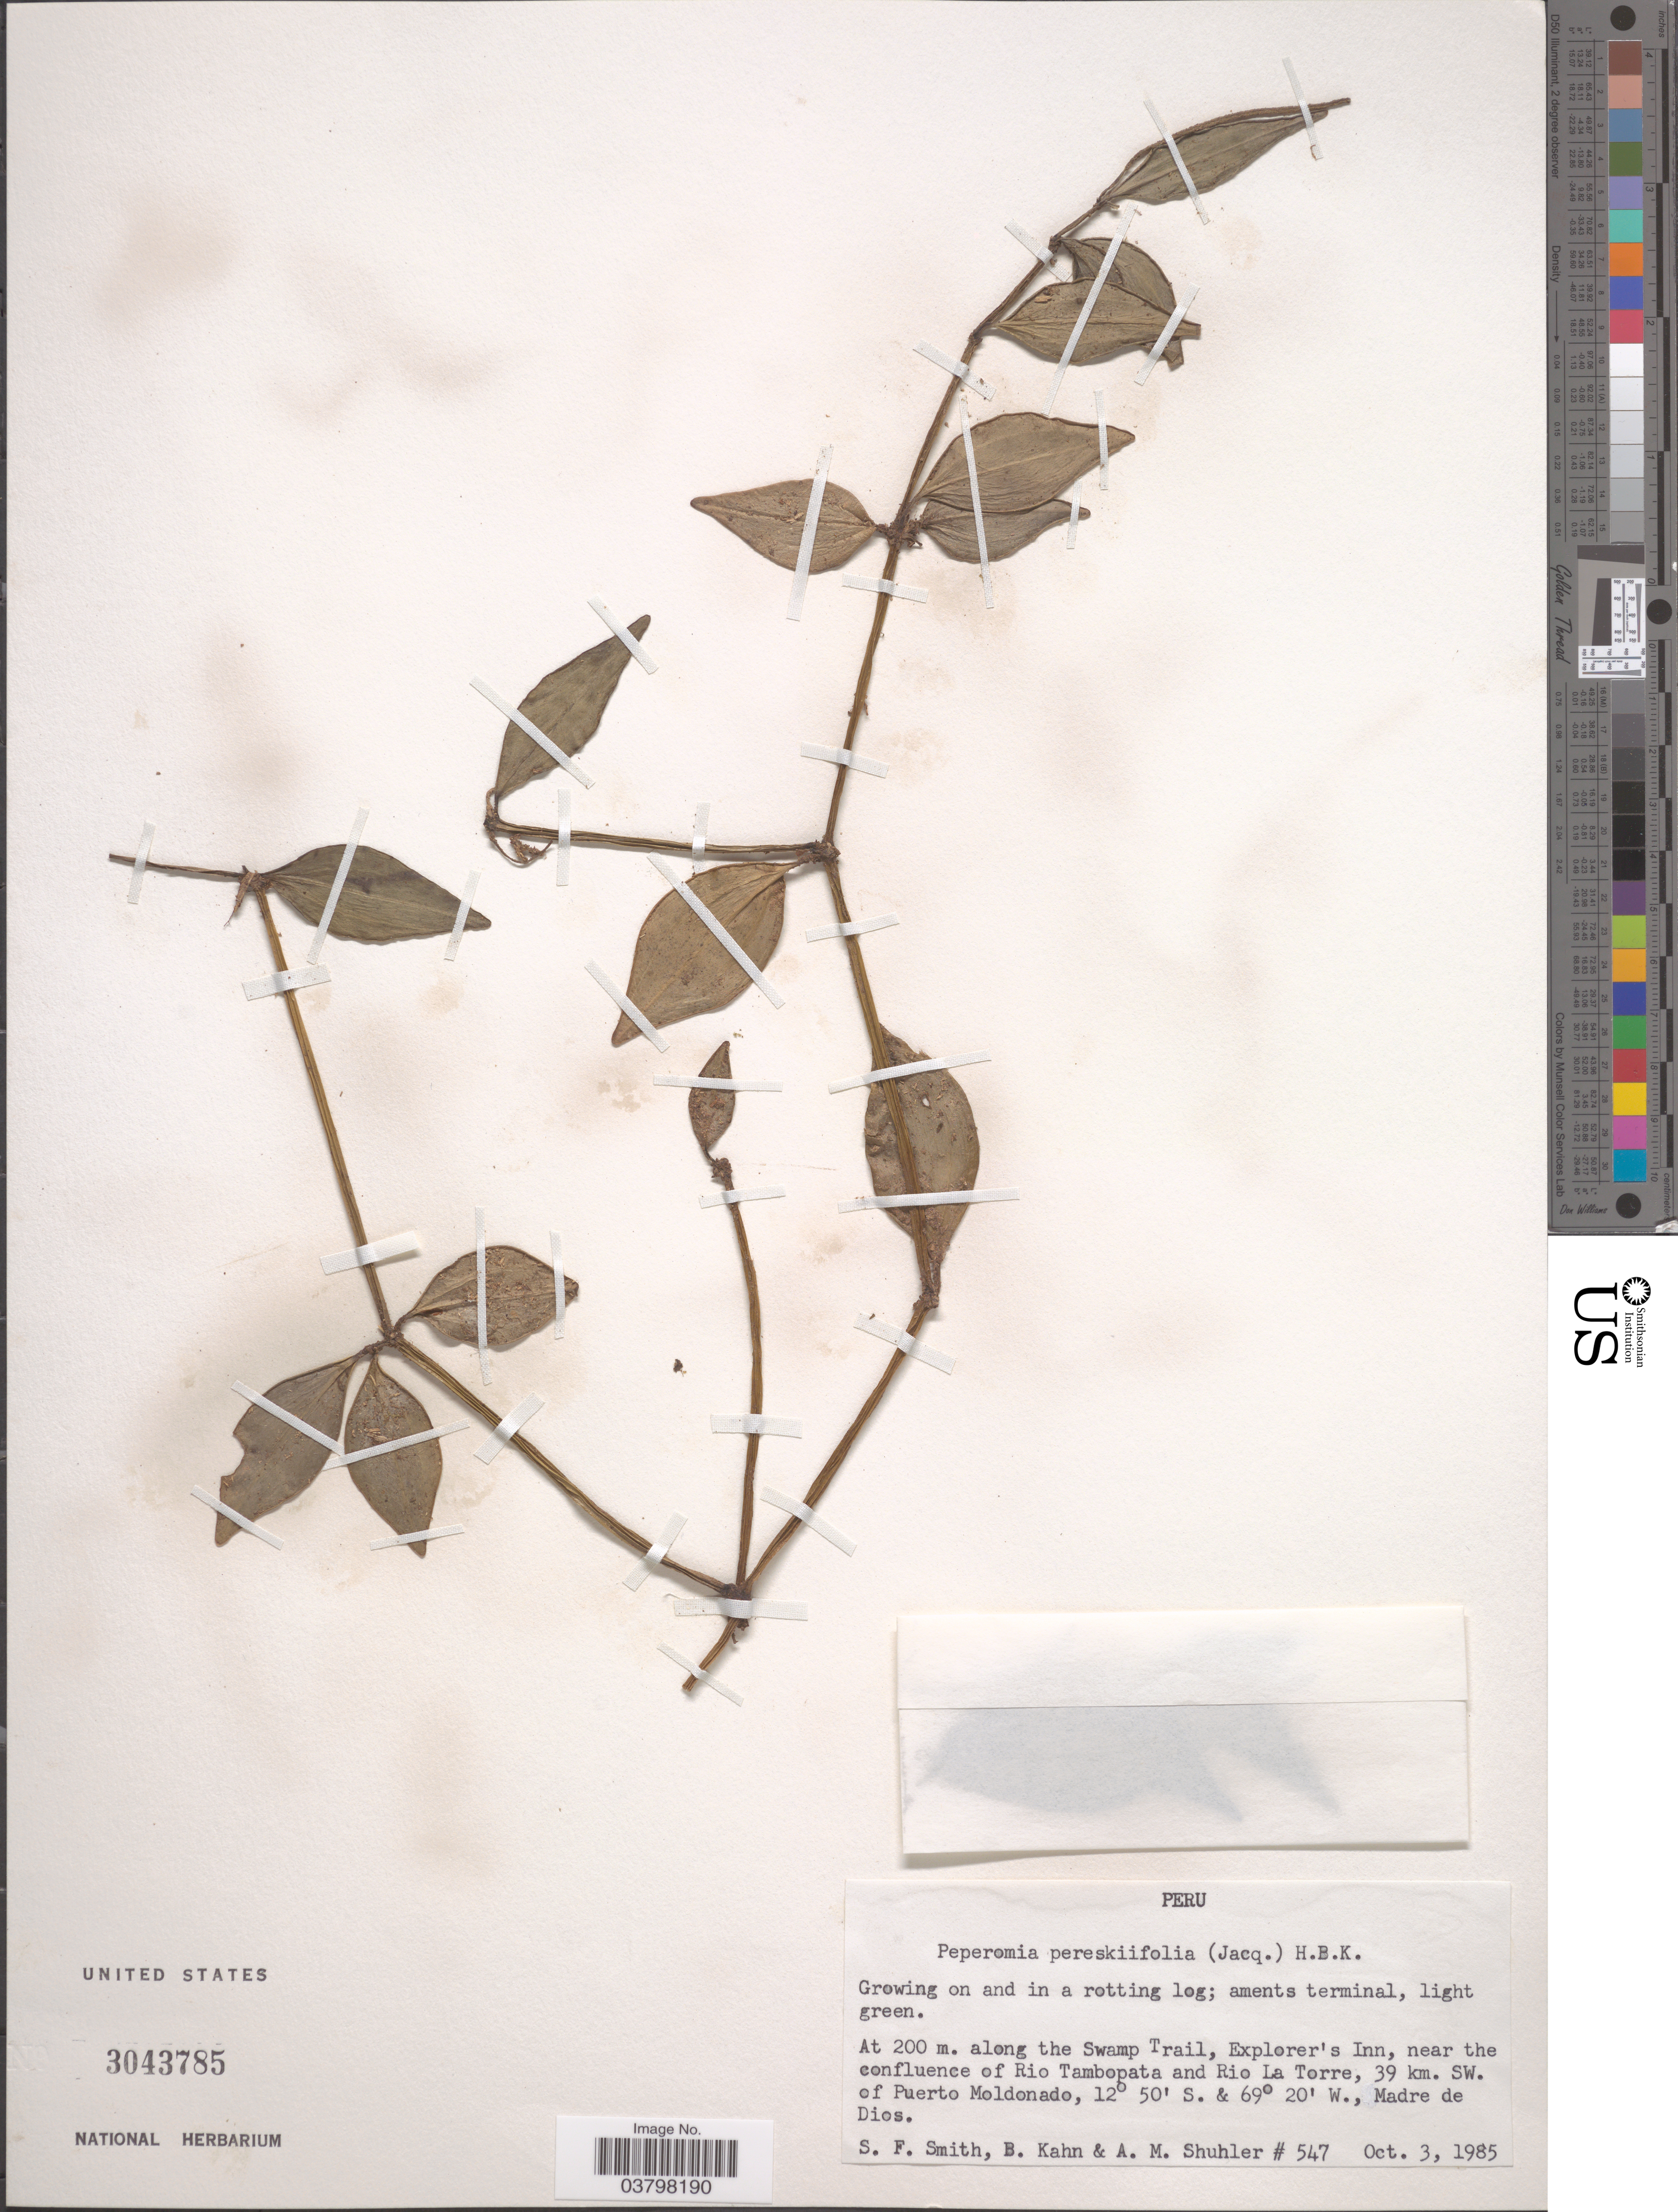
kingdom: Plantae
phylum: Tracheophyta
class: Magnoliopsida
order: Piperales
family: Piperaceae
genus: Peperomia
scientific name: Peperomia pereskiifolia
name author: (Jacq.) Kunth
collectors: S.F. Smith, B. Kahn & A. Shuhler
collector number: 547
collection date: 1985-10-03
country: Peru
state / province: Madre de Dios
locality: Along the Swamp Trail, Explorer's Inn, near the confluence of Rio Tambopata and Rio La Torre, 39 km. SW. of Puerto Moldonado.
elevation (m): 200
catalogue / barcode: US 3043785